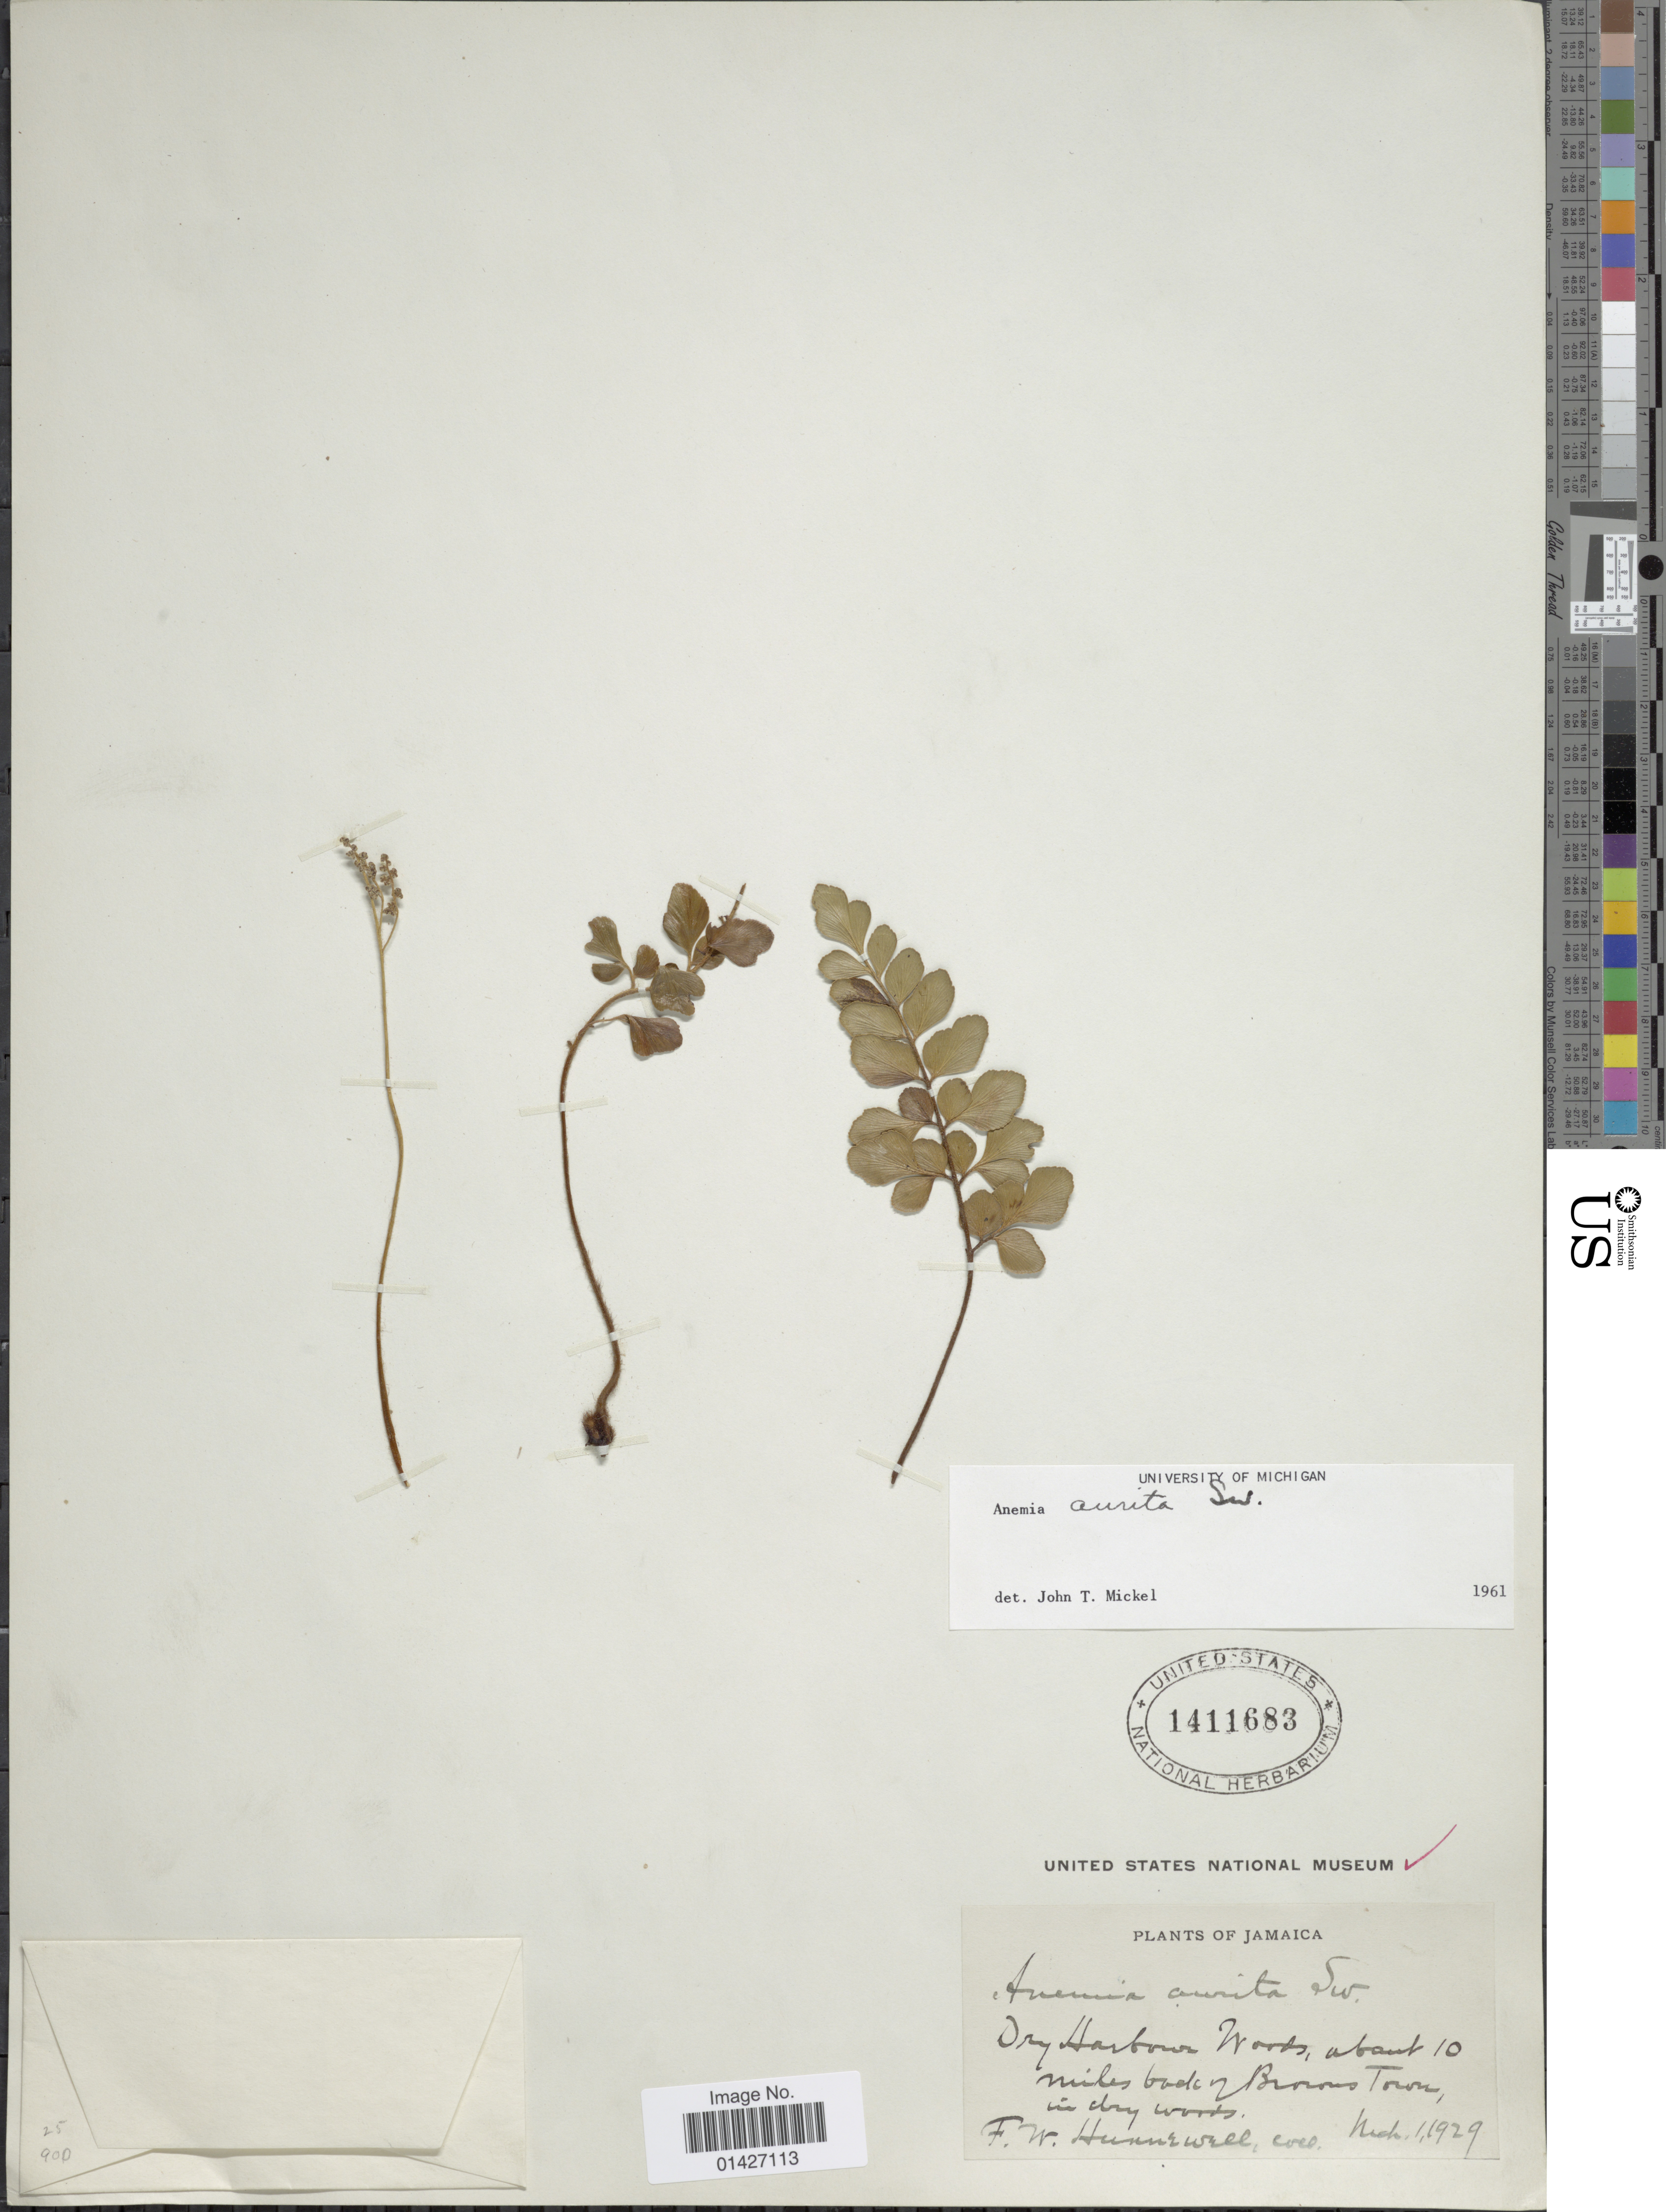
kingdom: Plantae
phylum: Tracheophyta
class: Polypodiopsida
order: Schizaeales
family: Anemiaceae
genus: Anemia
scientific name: Anemia aurita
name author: Sw.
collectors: F. Hunnewell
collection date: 1929-03-01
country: Jamaica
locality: Dry Harbour Woods, about 10 miles back of Browns Town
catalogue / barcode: US 1411683